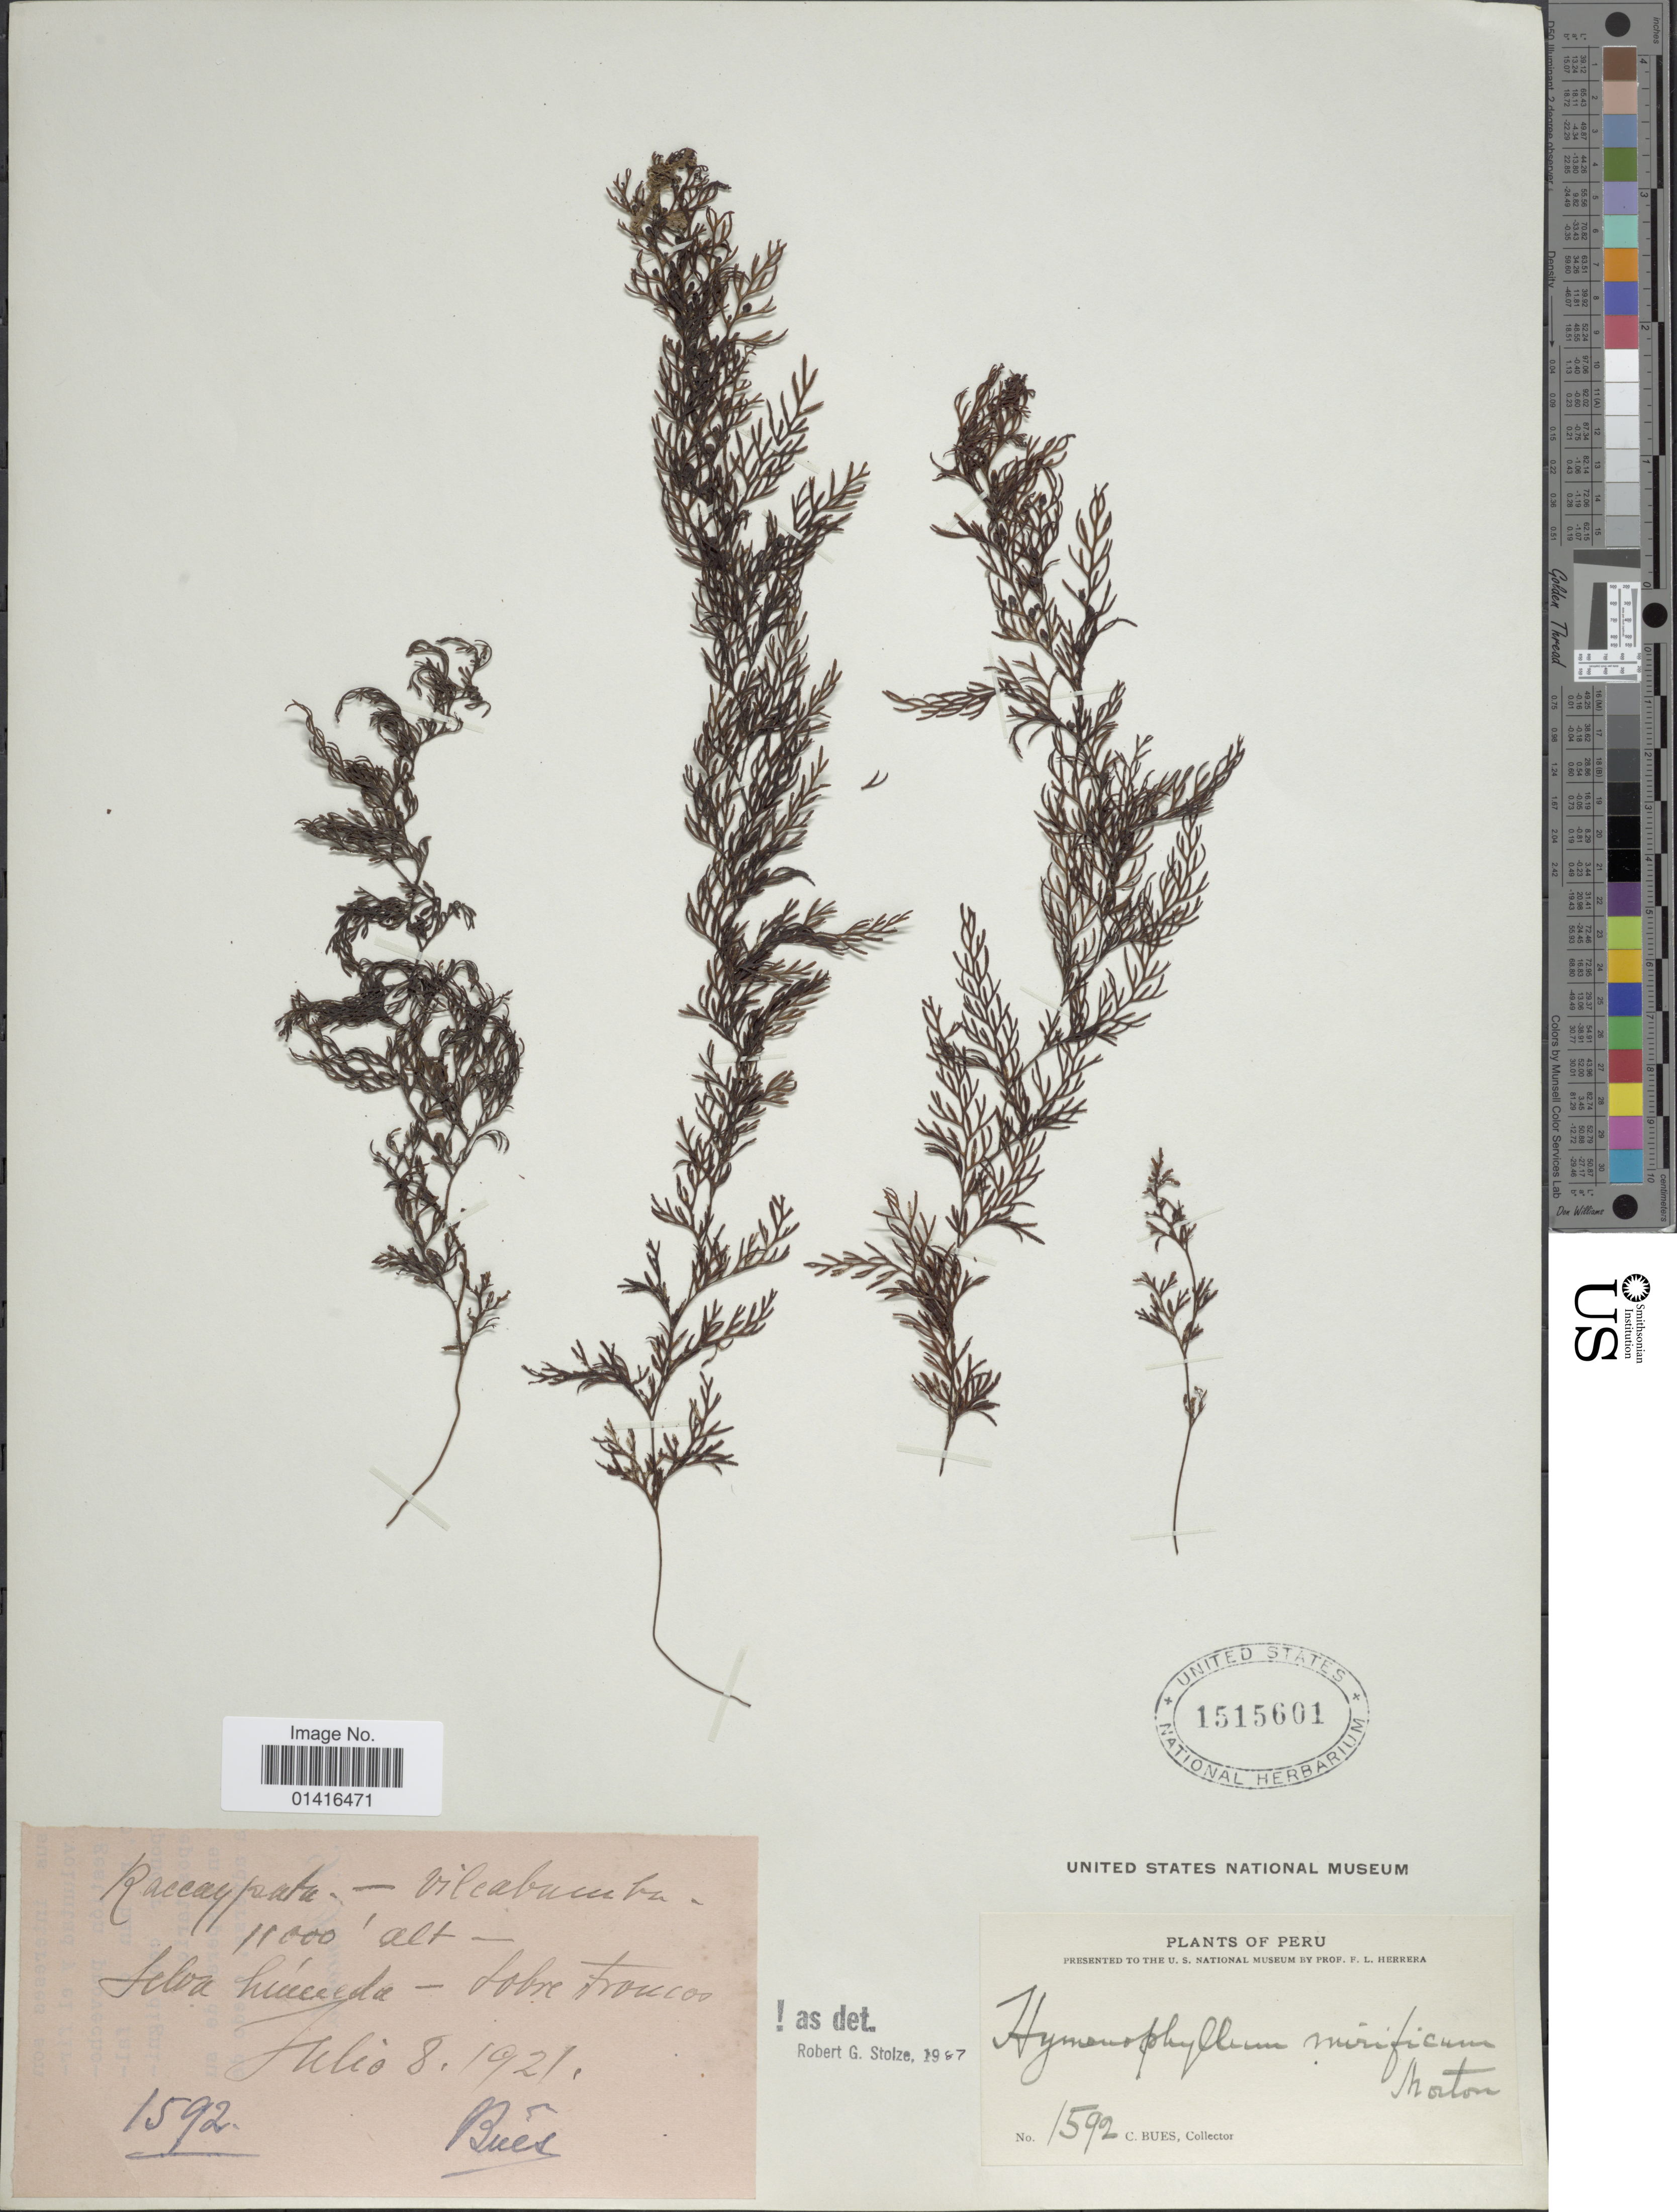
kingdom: Plantae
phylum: Tracheophyta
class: Polypodiopsida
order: Hymenophyllales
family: Hymenophyllaceae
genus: Hymenophyllum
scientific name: Hymenophyllum mirificum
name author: C.V. Morton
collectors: C. Bues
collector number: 1592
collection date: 1921-07-08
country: Peru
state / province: Apurímac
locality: Raccaypata - Vilcabamba. Selva humeda- Sobre troncos.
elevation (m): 3353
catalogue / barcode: US 1515601